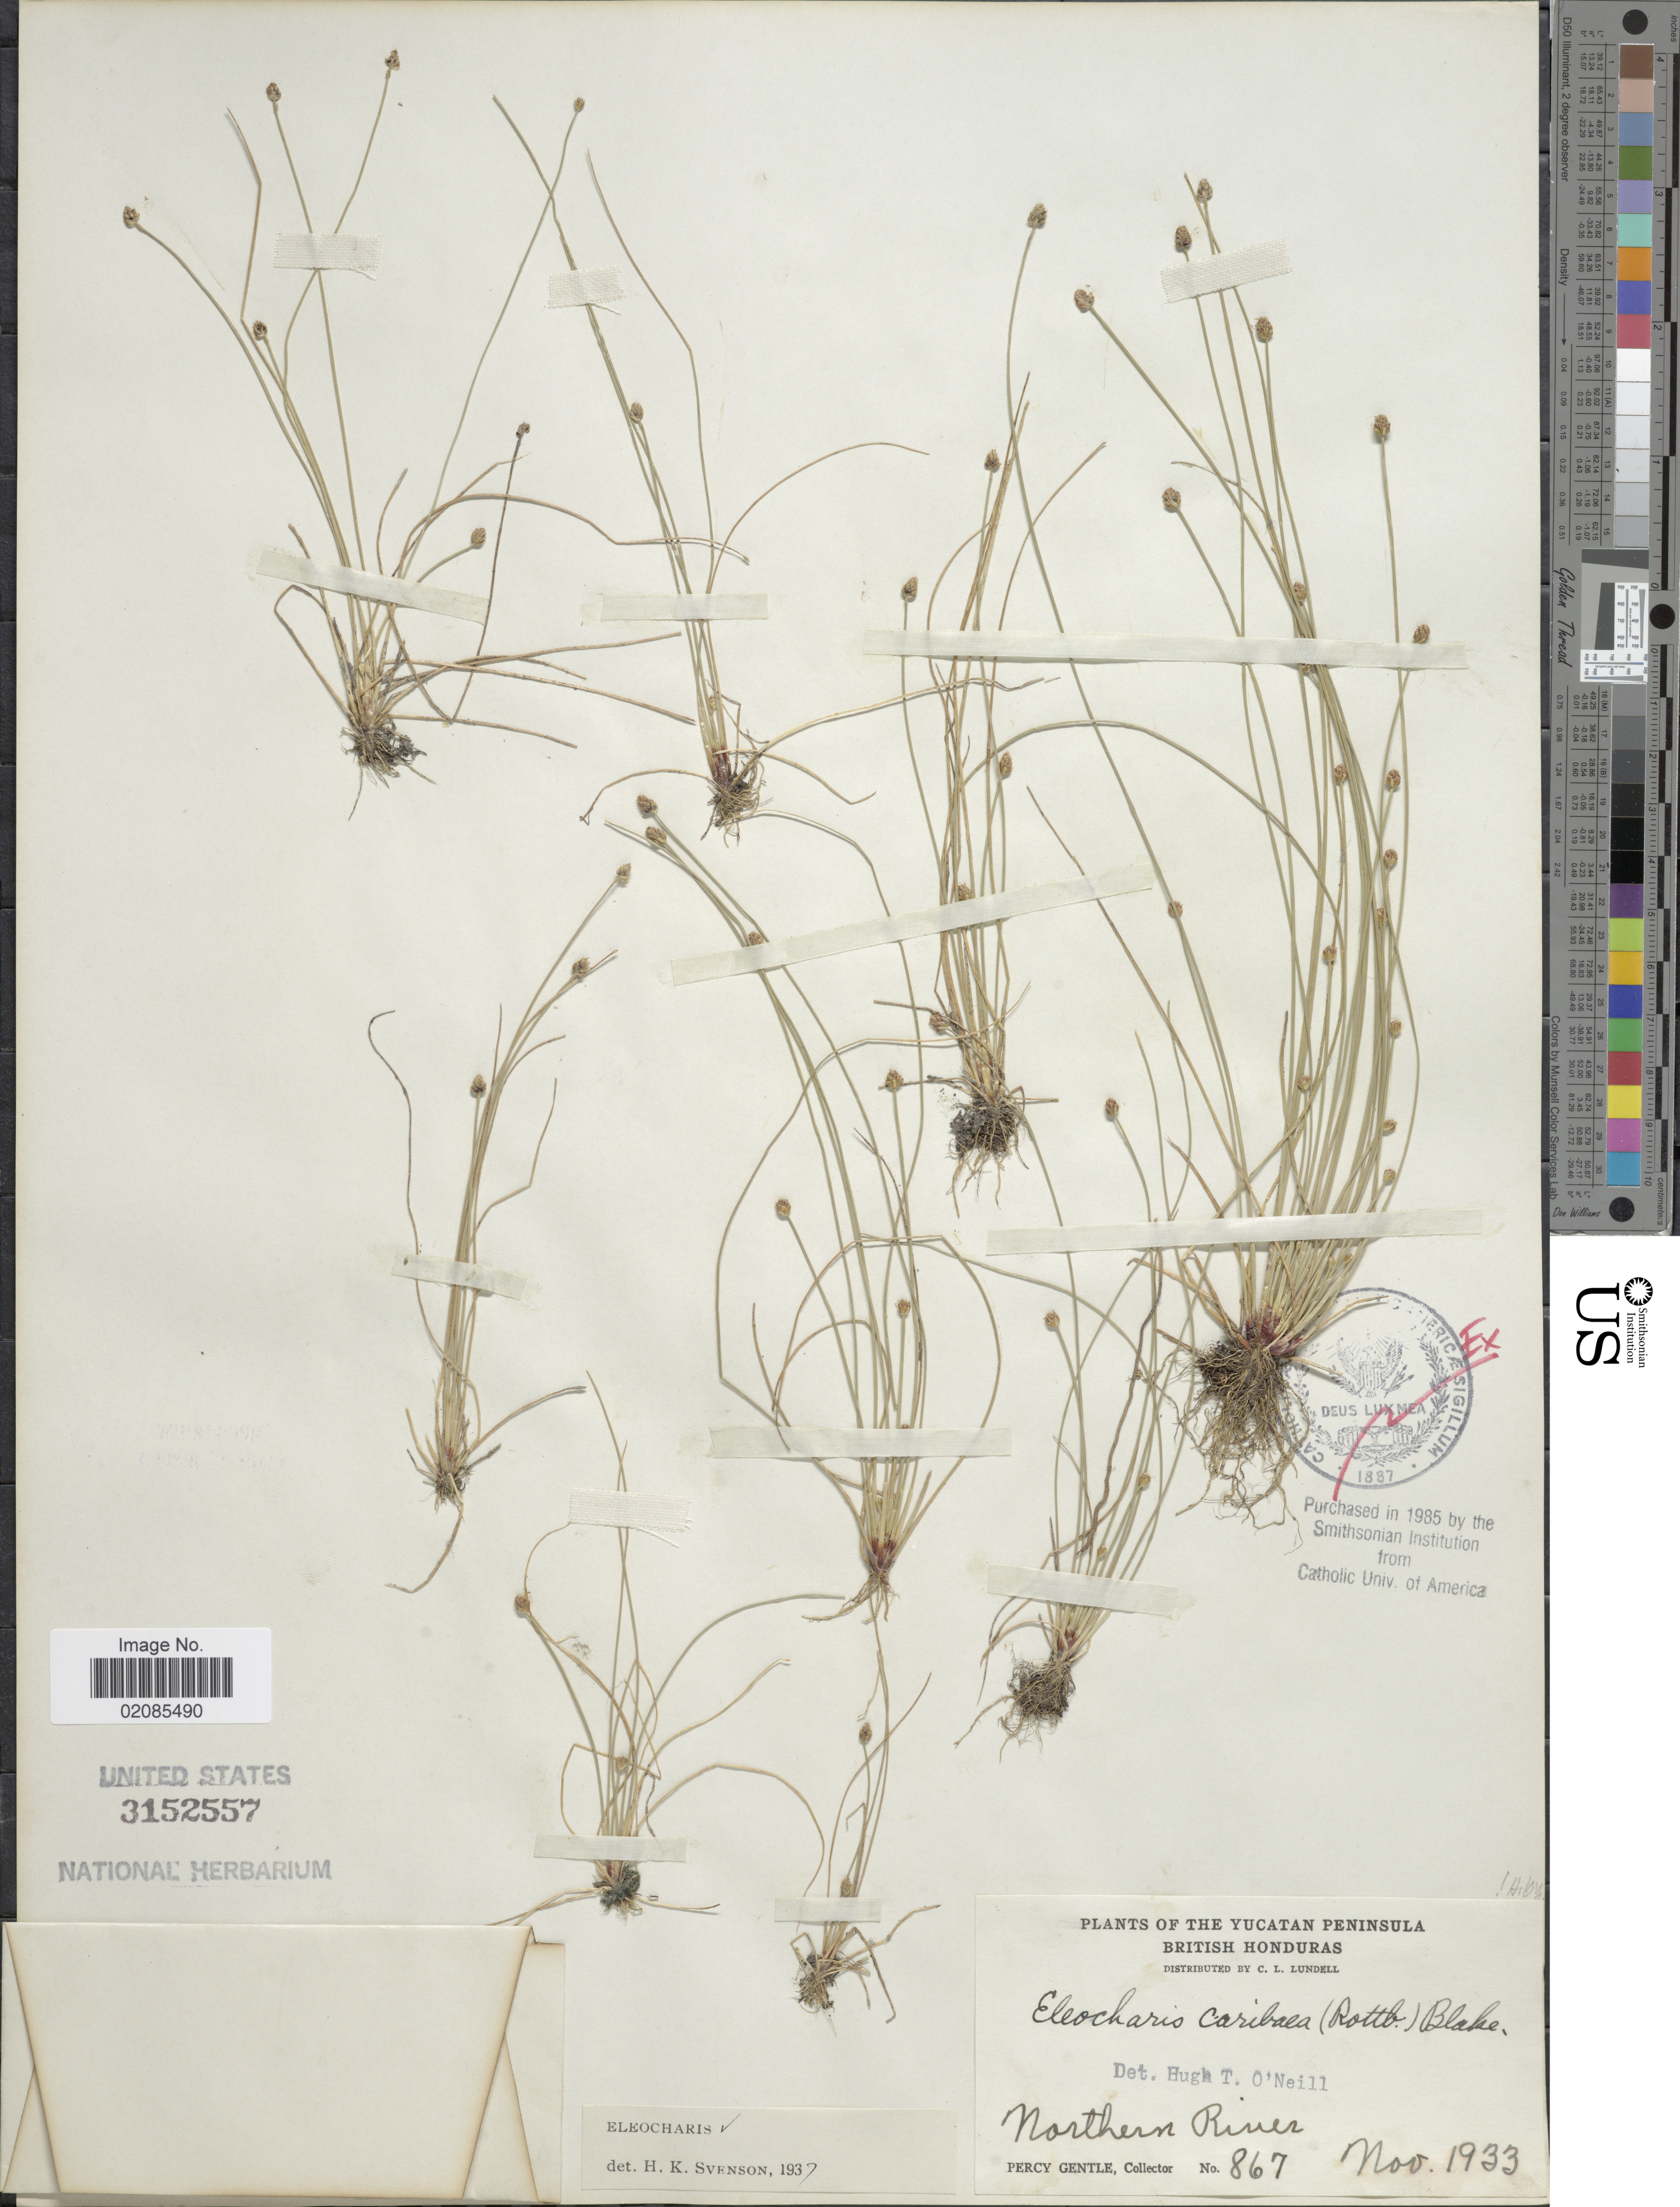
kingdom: Plantae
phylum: Tracheophyta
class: Liliopsida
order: Poales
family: Cyperaceae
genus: Eleocharis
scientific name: Eleocharis geniculata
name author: (L.) Roem. & Schult.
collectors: P. H. Gentle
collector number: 67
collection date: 1933-11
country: Belize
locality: British Honduras, The Yucatan Peninsula, Maskall, Northern River.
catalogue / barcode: US 3152557